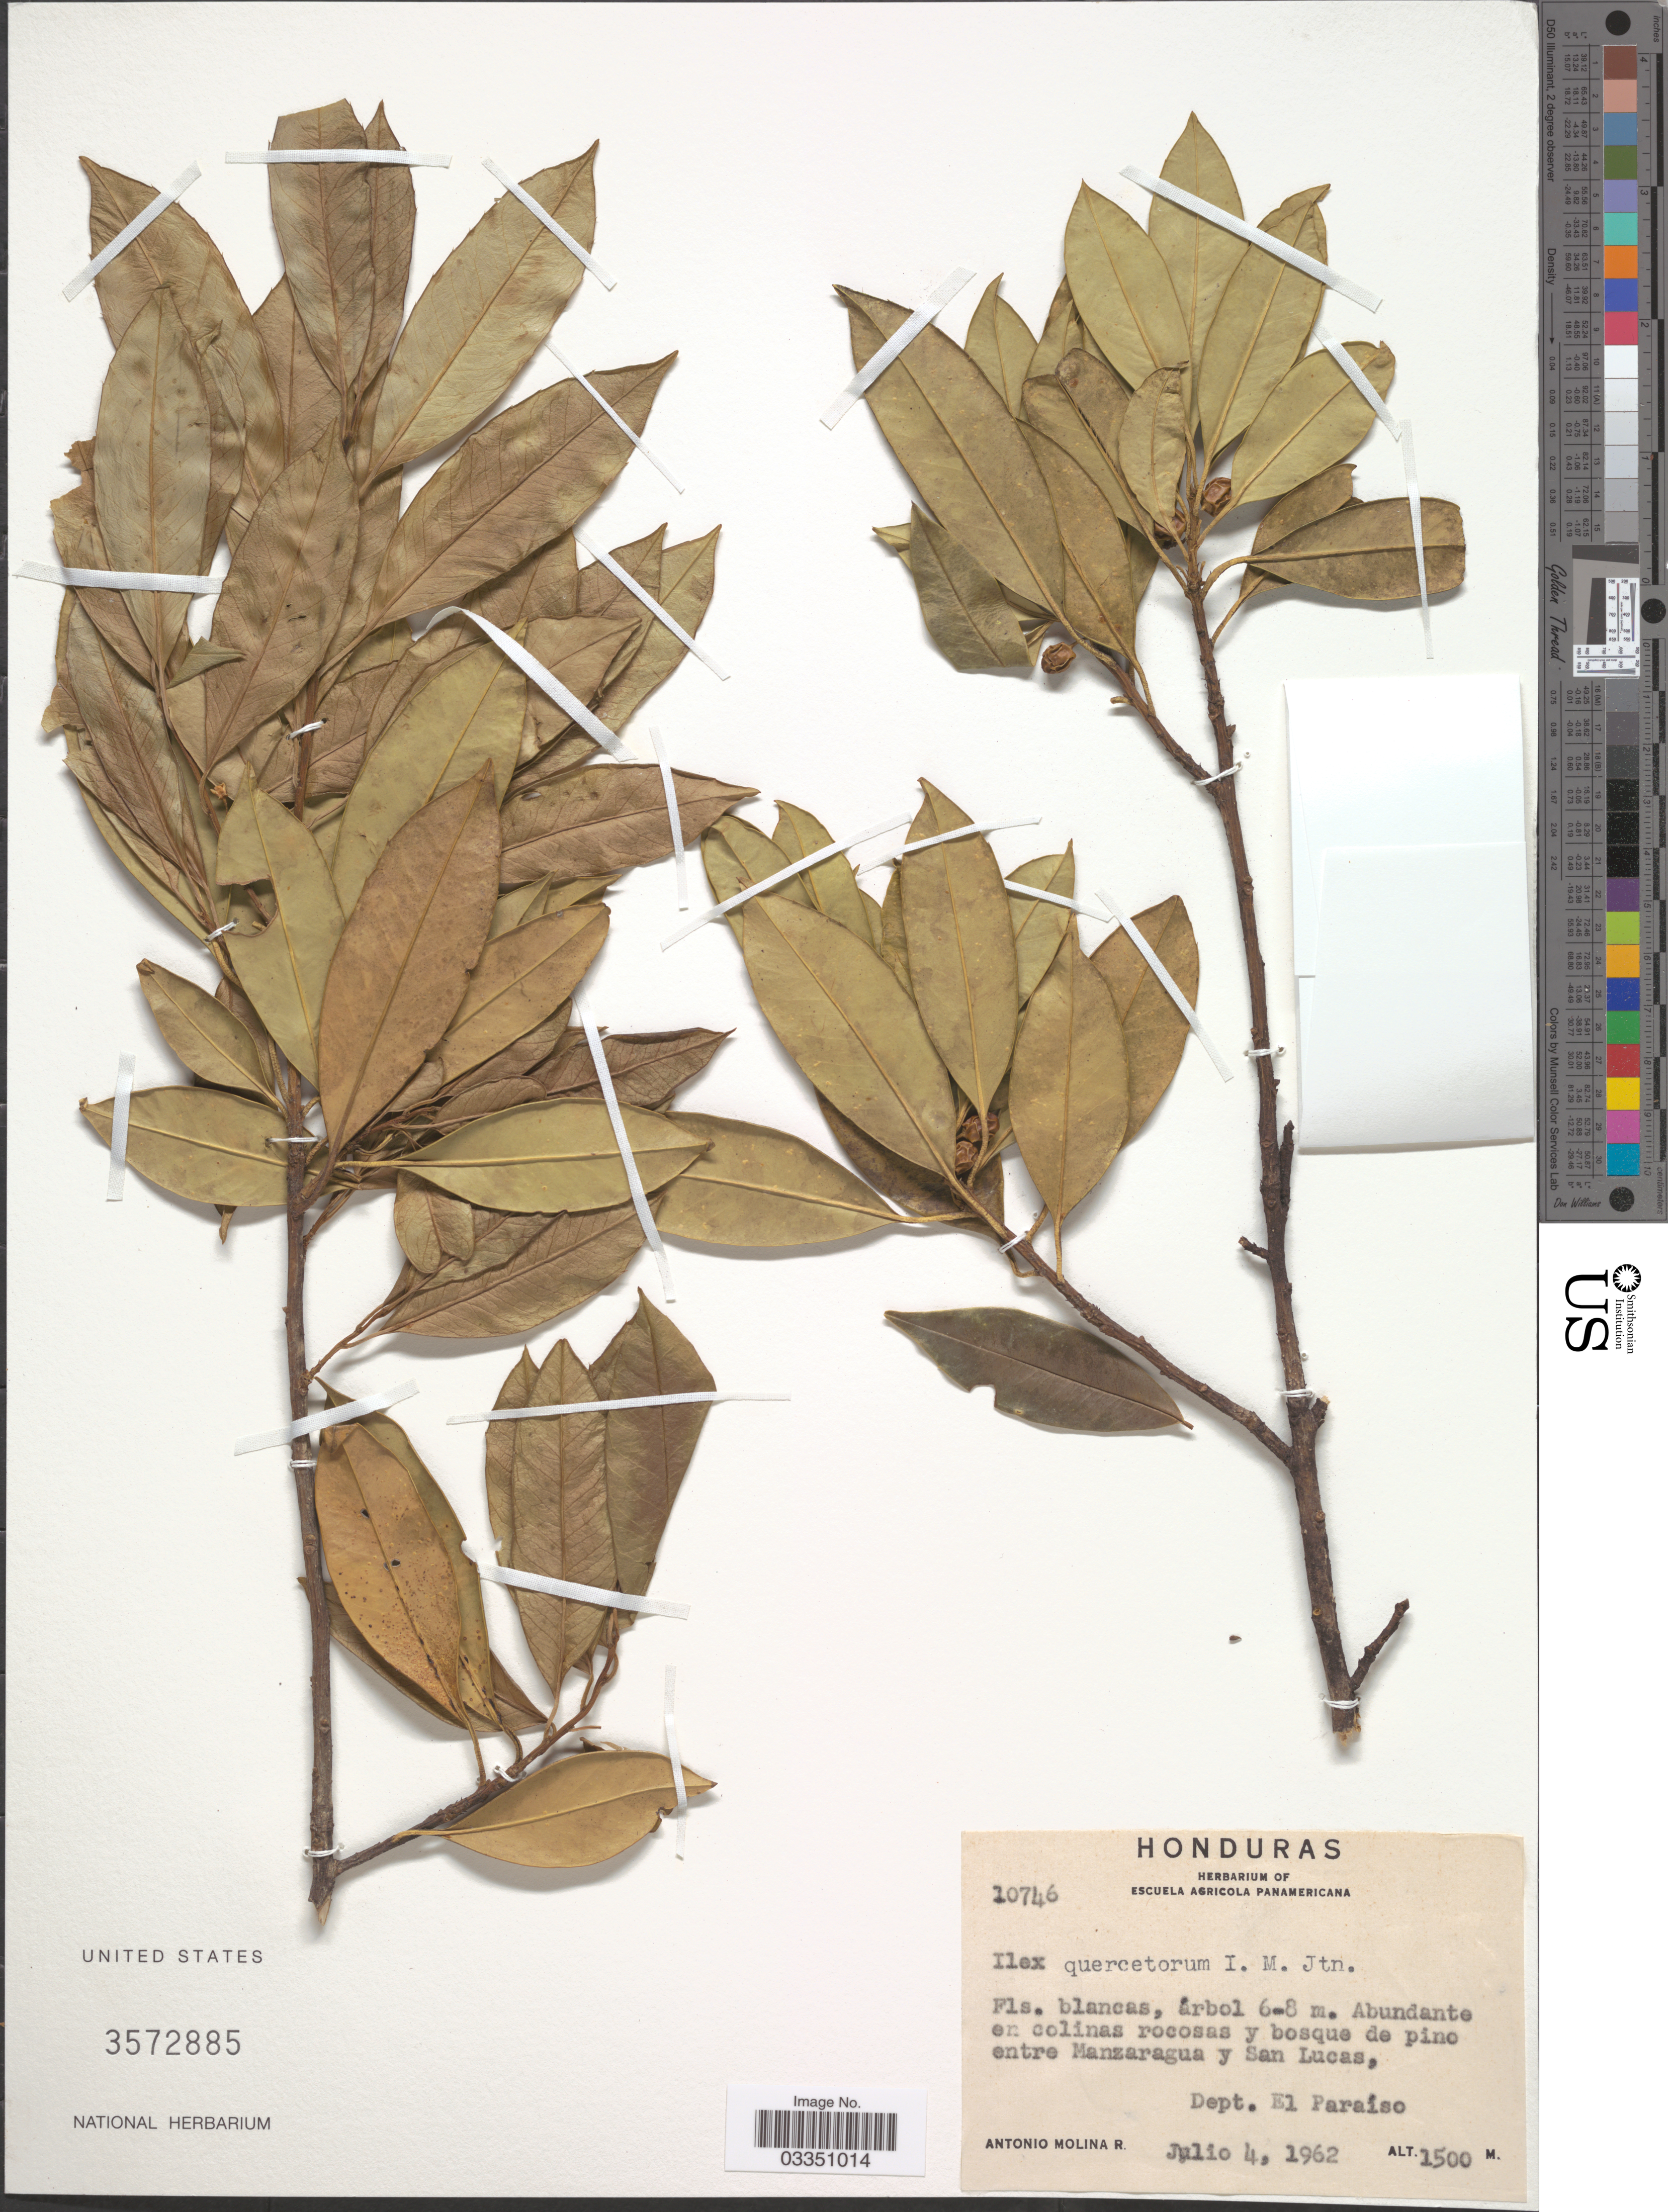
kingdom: Plantae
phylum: Tracheophyta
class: Magnoliopsida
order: Aquifoliales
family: Aquifoliaceae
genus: Ilex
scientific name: Ilex quercetorum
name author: I.M. Johnst.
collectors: A. Molina R.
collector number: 10746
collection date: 1962-07-04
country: Honduras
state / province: El Paraíso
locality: Abundante en colinas rocosas y bosque de pino entre Manzaragua y San Lucas, Dept. El Paraíso.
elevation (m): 1500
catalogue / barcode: US 3572885